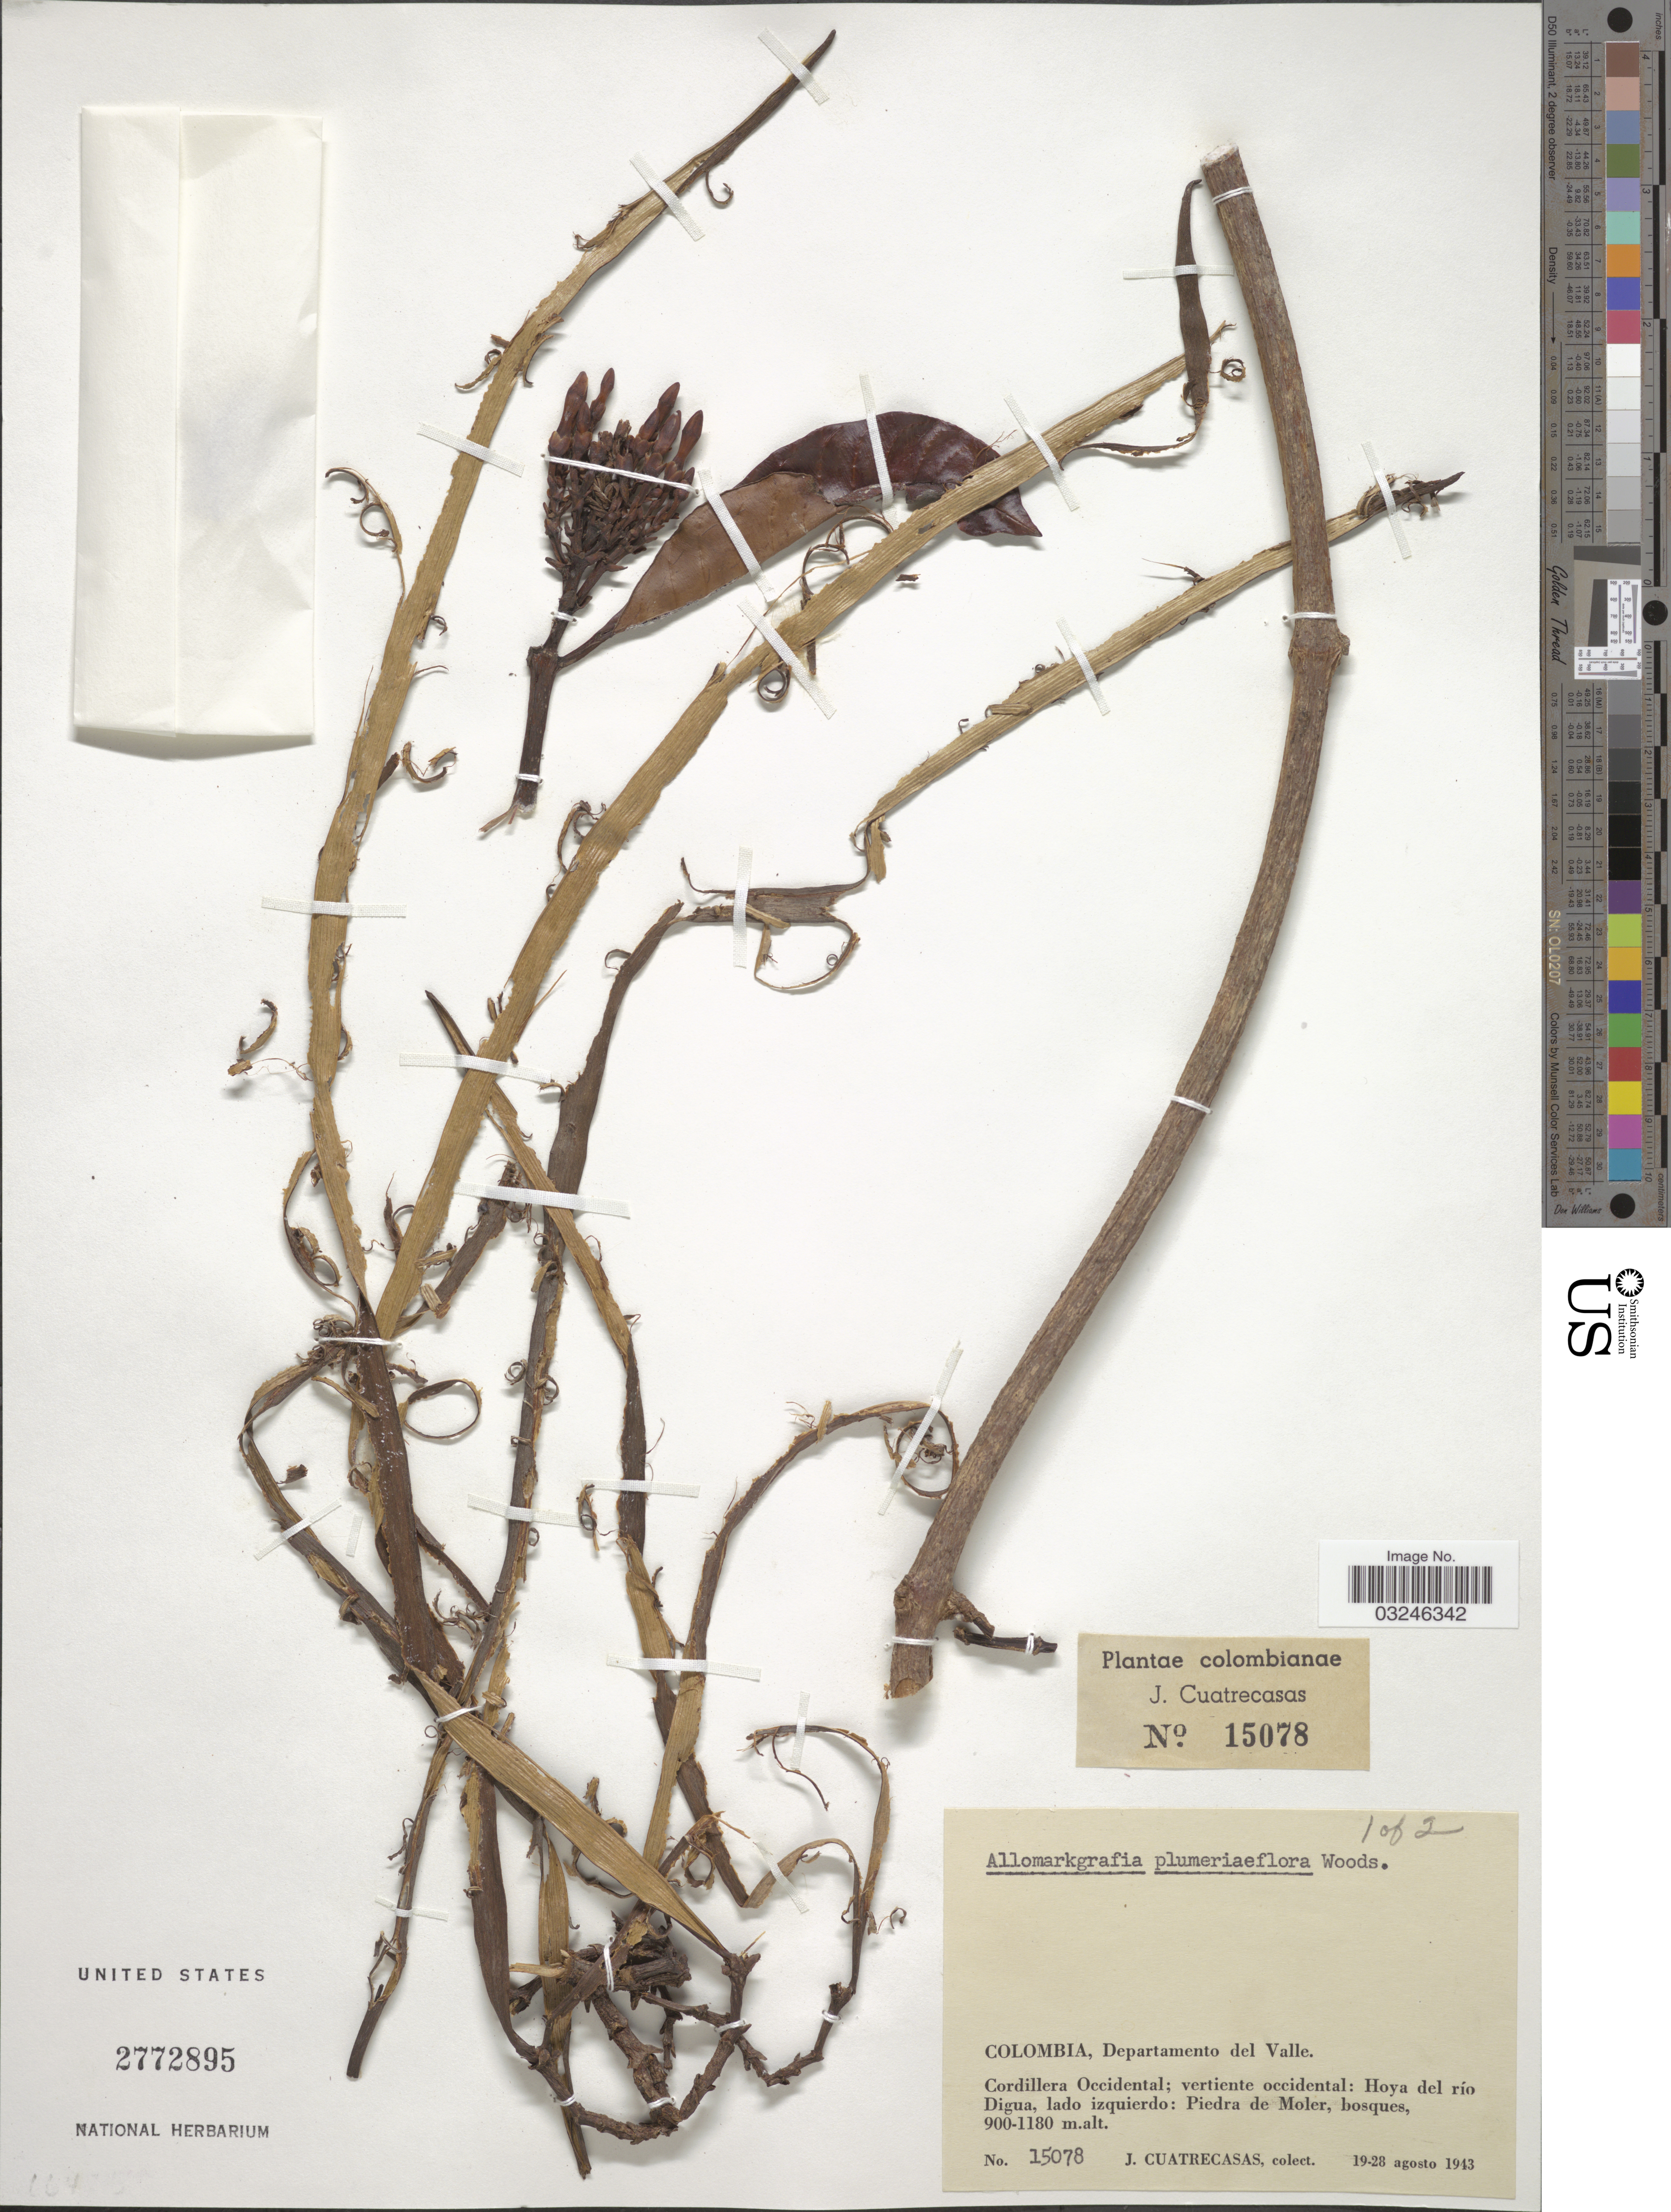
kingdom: Plantae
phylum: Tracheophyta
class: Magnoliopsida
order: Gentianales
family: Apocynaceae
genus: Allomarkgrafia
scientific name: Allomarkgrafia plumeriiflora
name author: Woodson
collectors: J. Cuatrecasas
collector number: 15078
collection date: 1943-08-19/1943-08-28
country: Colombia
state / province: Valle del Cauca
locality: Departamento del Valle. Cordillera Occidental; vertiente occidental: Hoya del río Digua, lado izquierdo: Piedra de Moler.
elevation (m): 900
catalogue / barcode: US 2772895